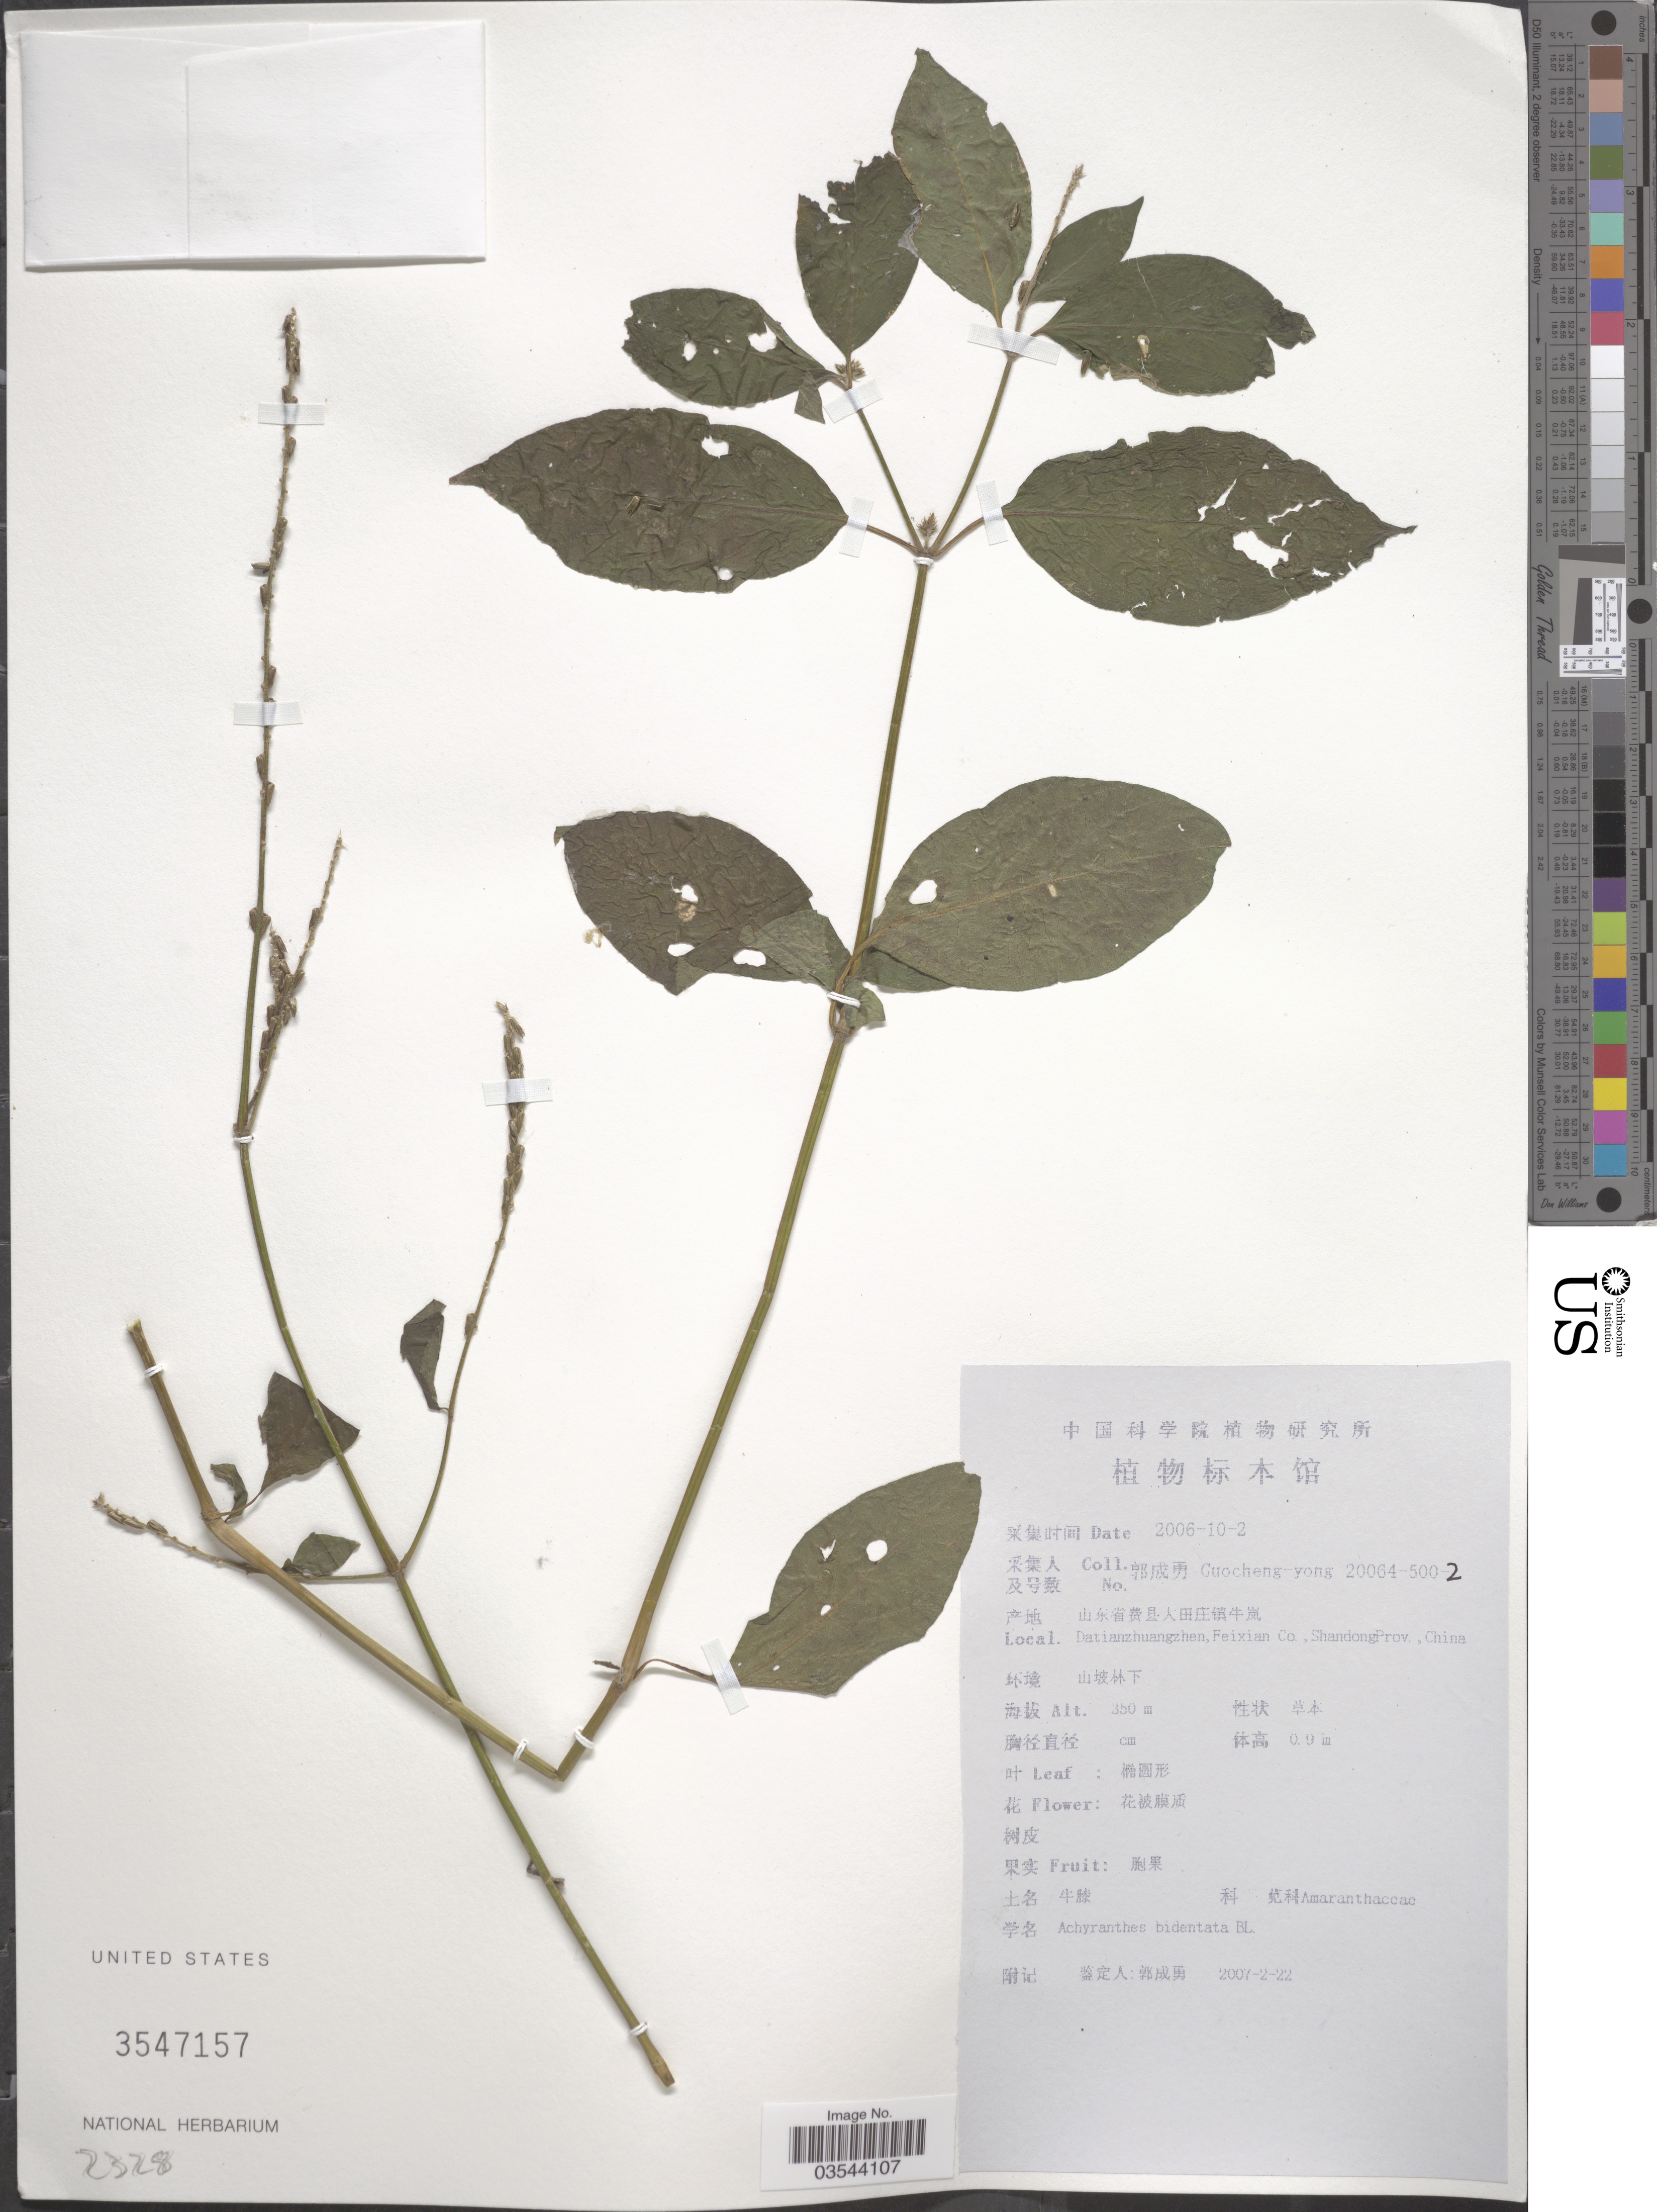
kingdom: Plantae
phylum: Tracheophyta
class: Magnoliopsida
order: Caryophyllales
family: Amaranthaceae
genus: Achyranthes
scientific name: Achyranthes bidentata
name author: Blume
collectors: Guo cheng-yong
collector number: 20064-500-2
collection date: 2006-10-02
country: China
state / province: Shandong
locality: Datianzhuangzhen, Feixian Co.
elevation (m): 350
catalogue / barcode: US 3547157